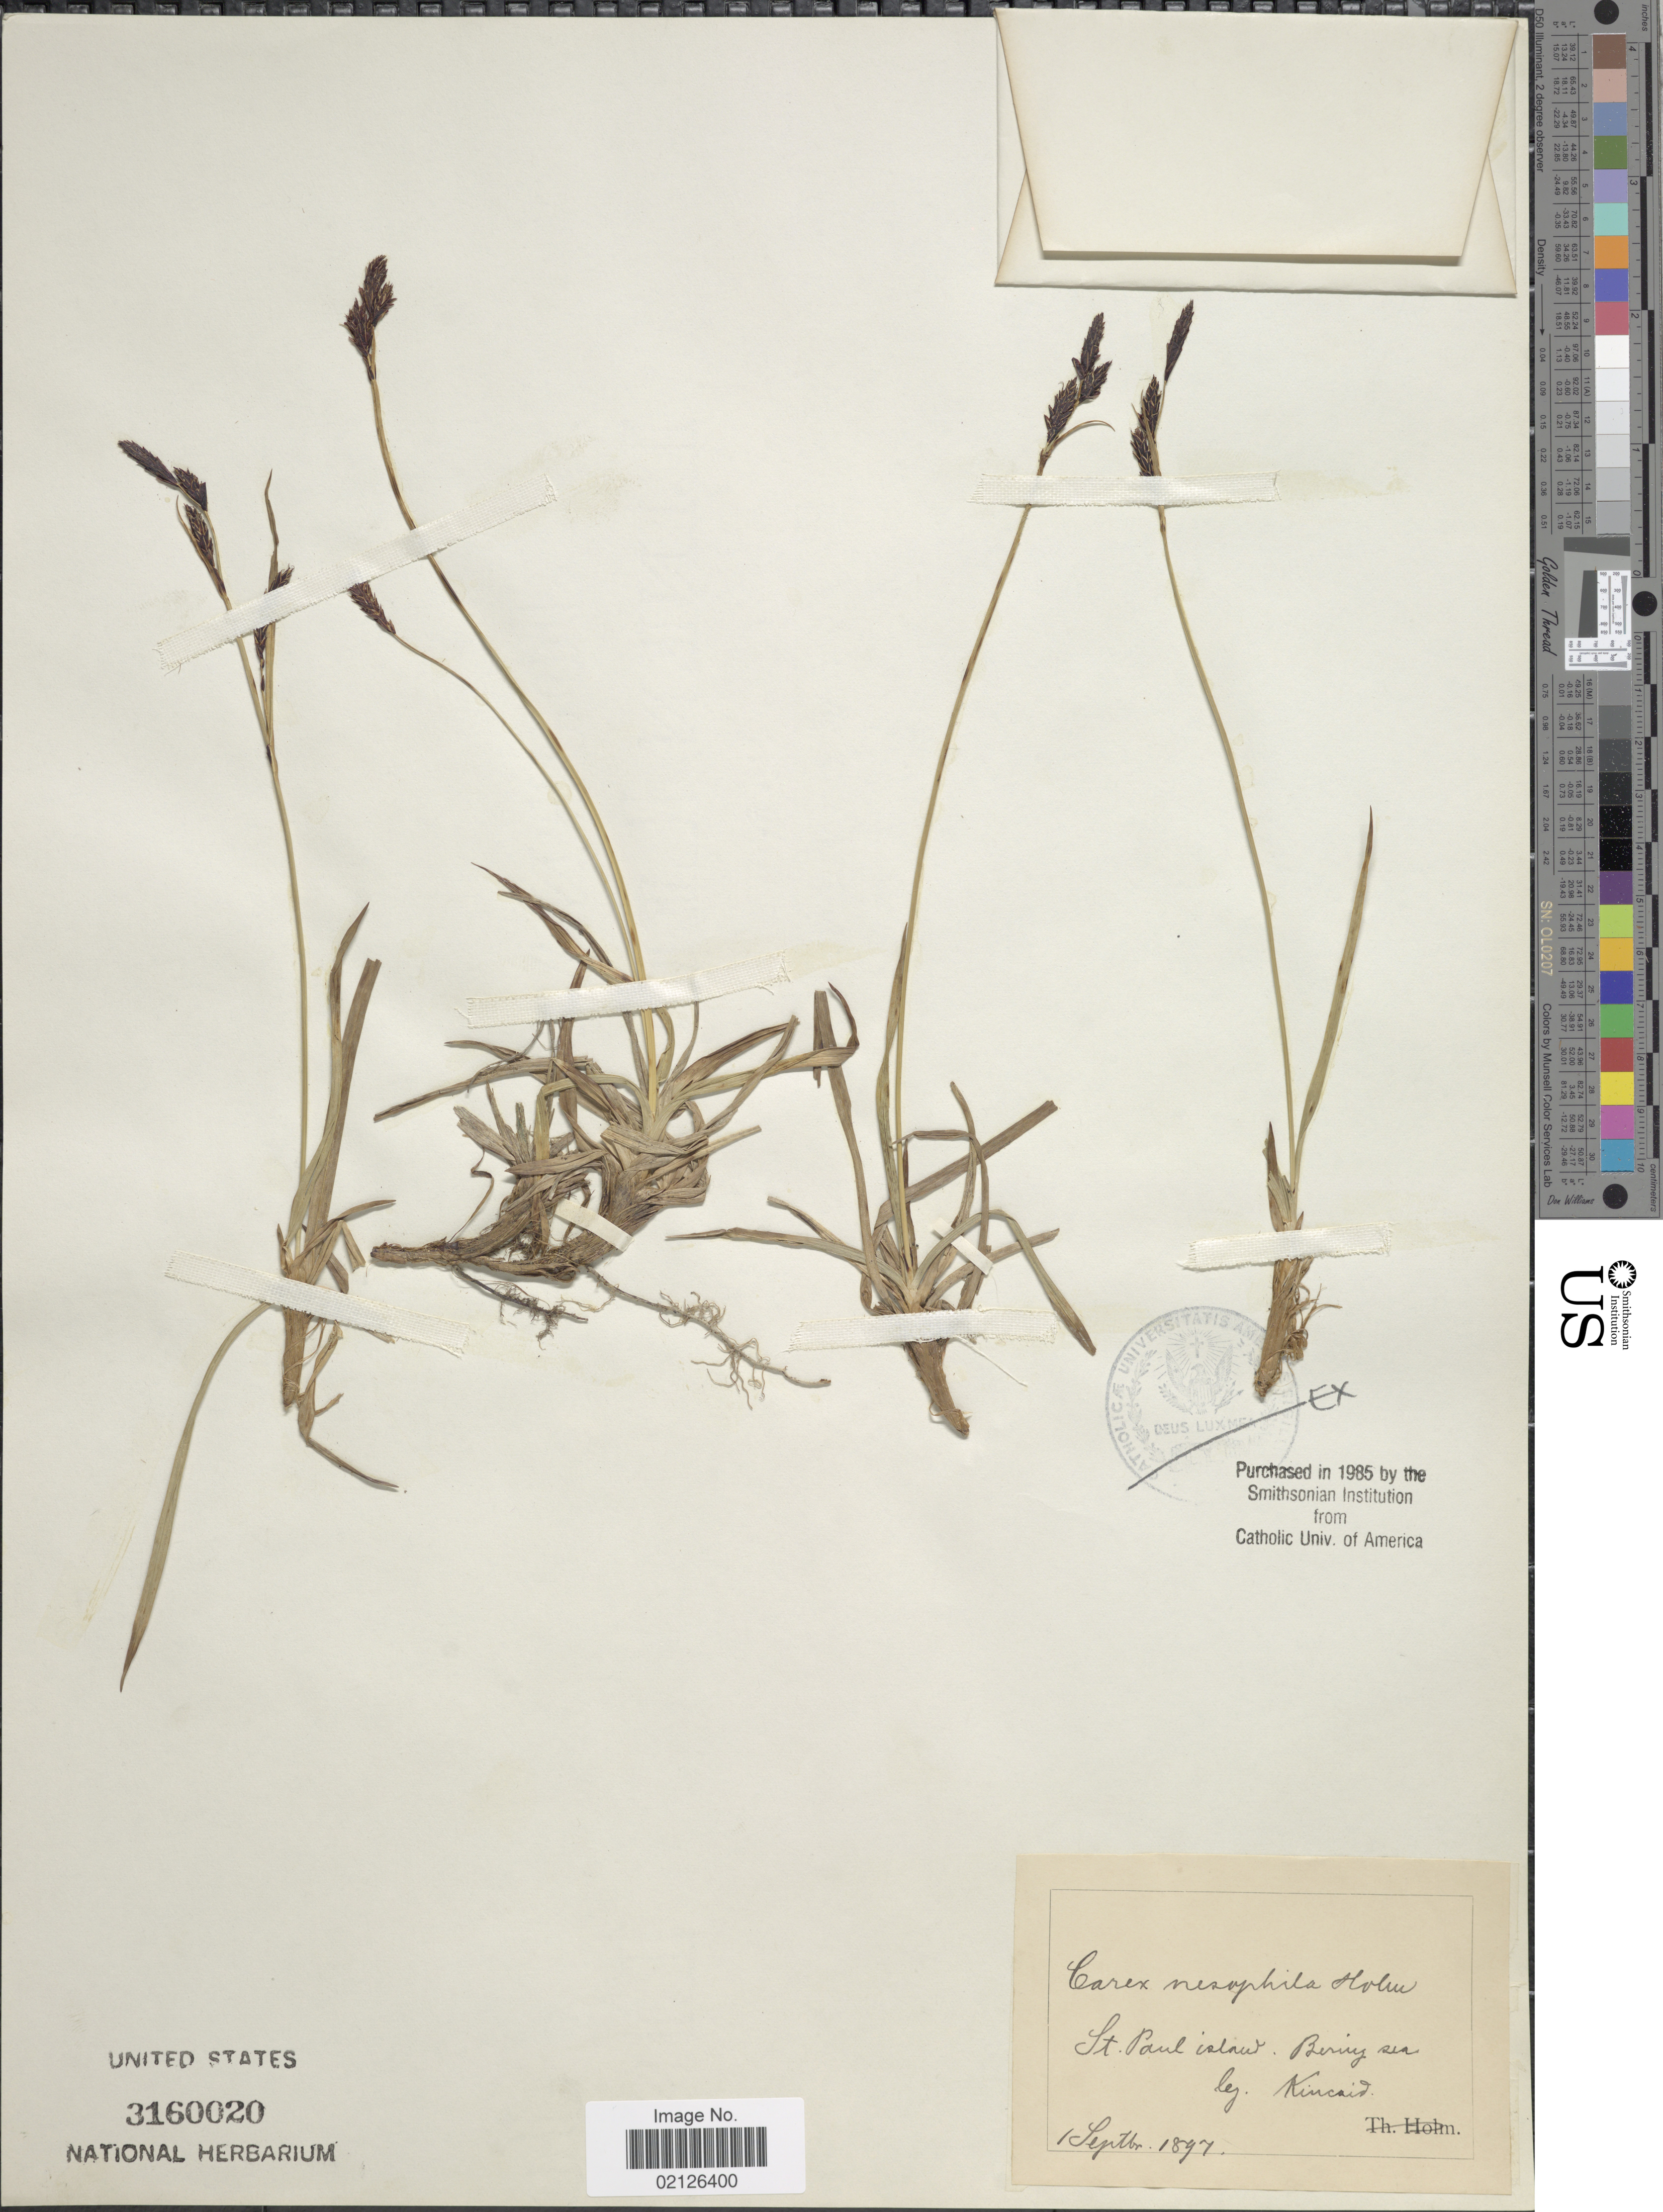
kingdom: Plantae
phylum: Tracheophyta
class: Liliopsida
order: Poales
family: Cyperaceae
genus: Carex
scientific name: Carex microchaeta subsp. nesophila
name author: (Holm) D.F. Murray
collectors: Kincaid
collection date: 1897-09-01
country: United States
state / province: Alaska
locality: St Paul Island, Bering sea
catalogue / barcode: US 3160020